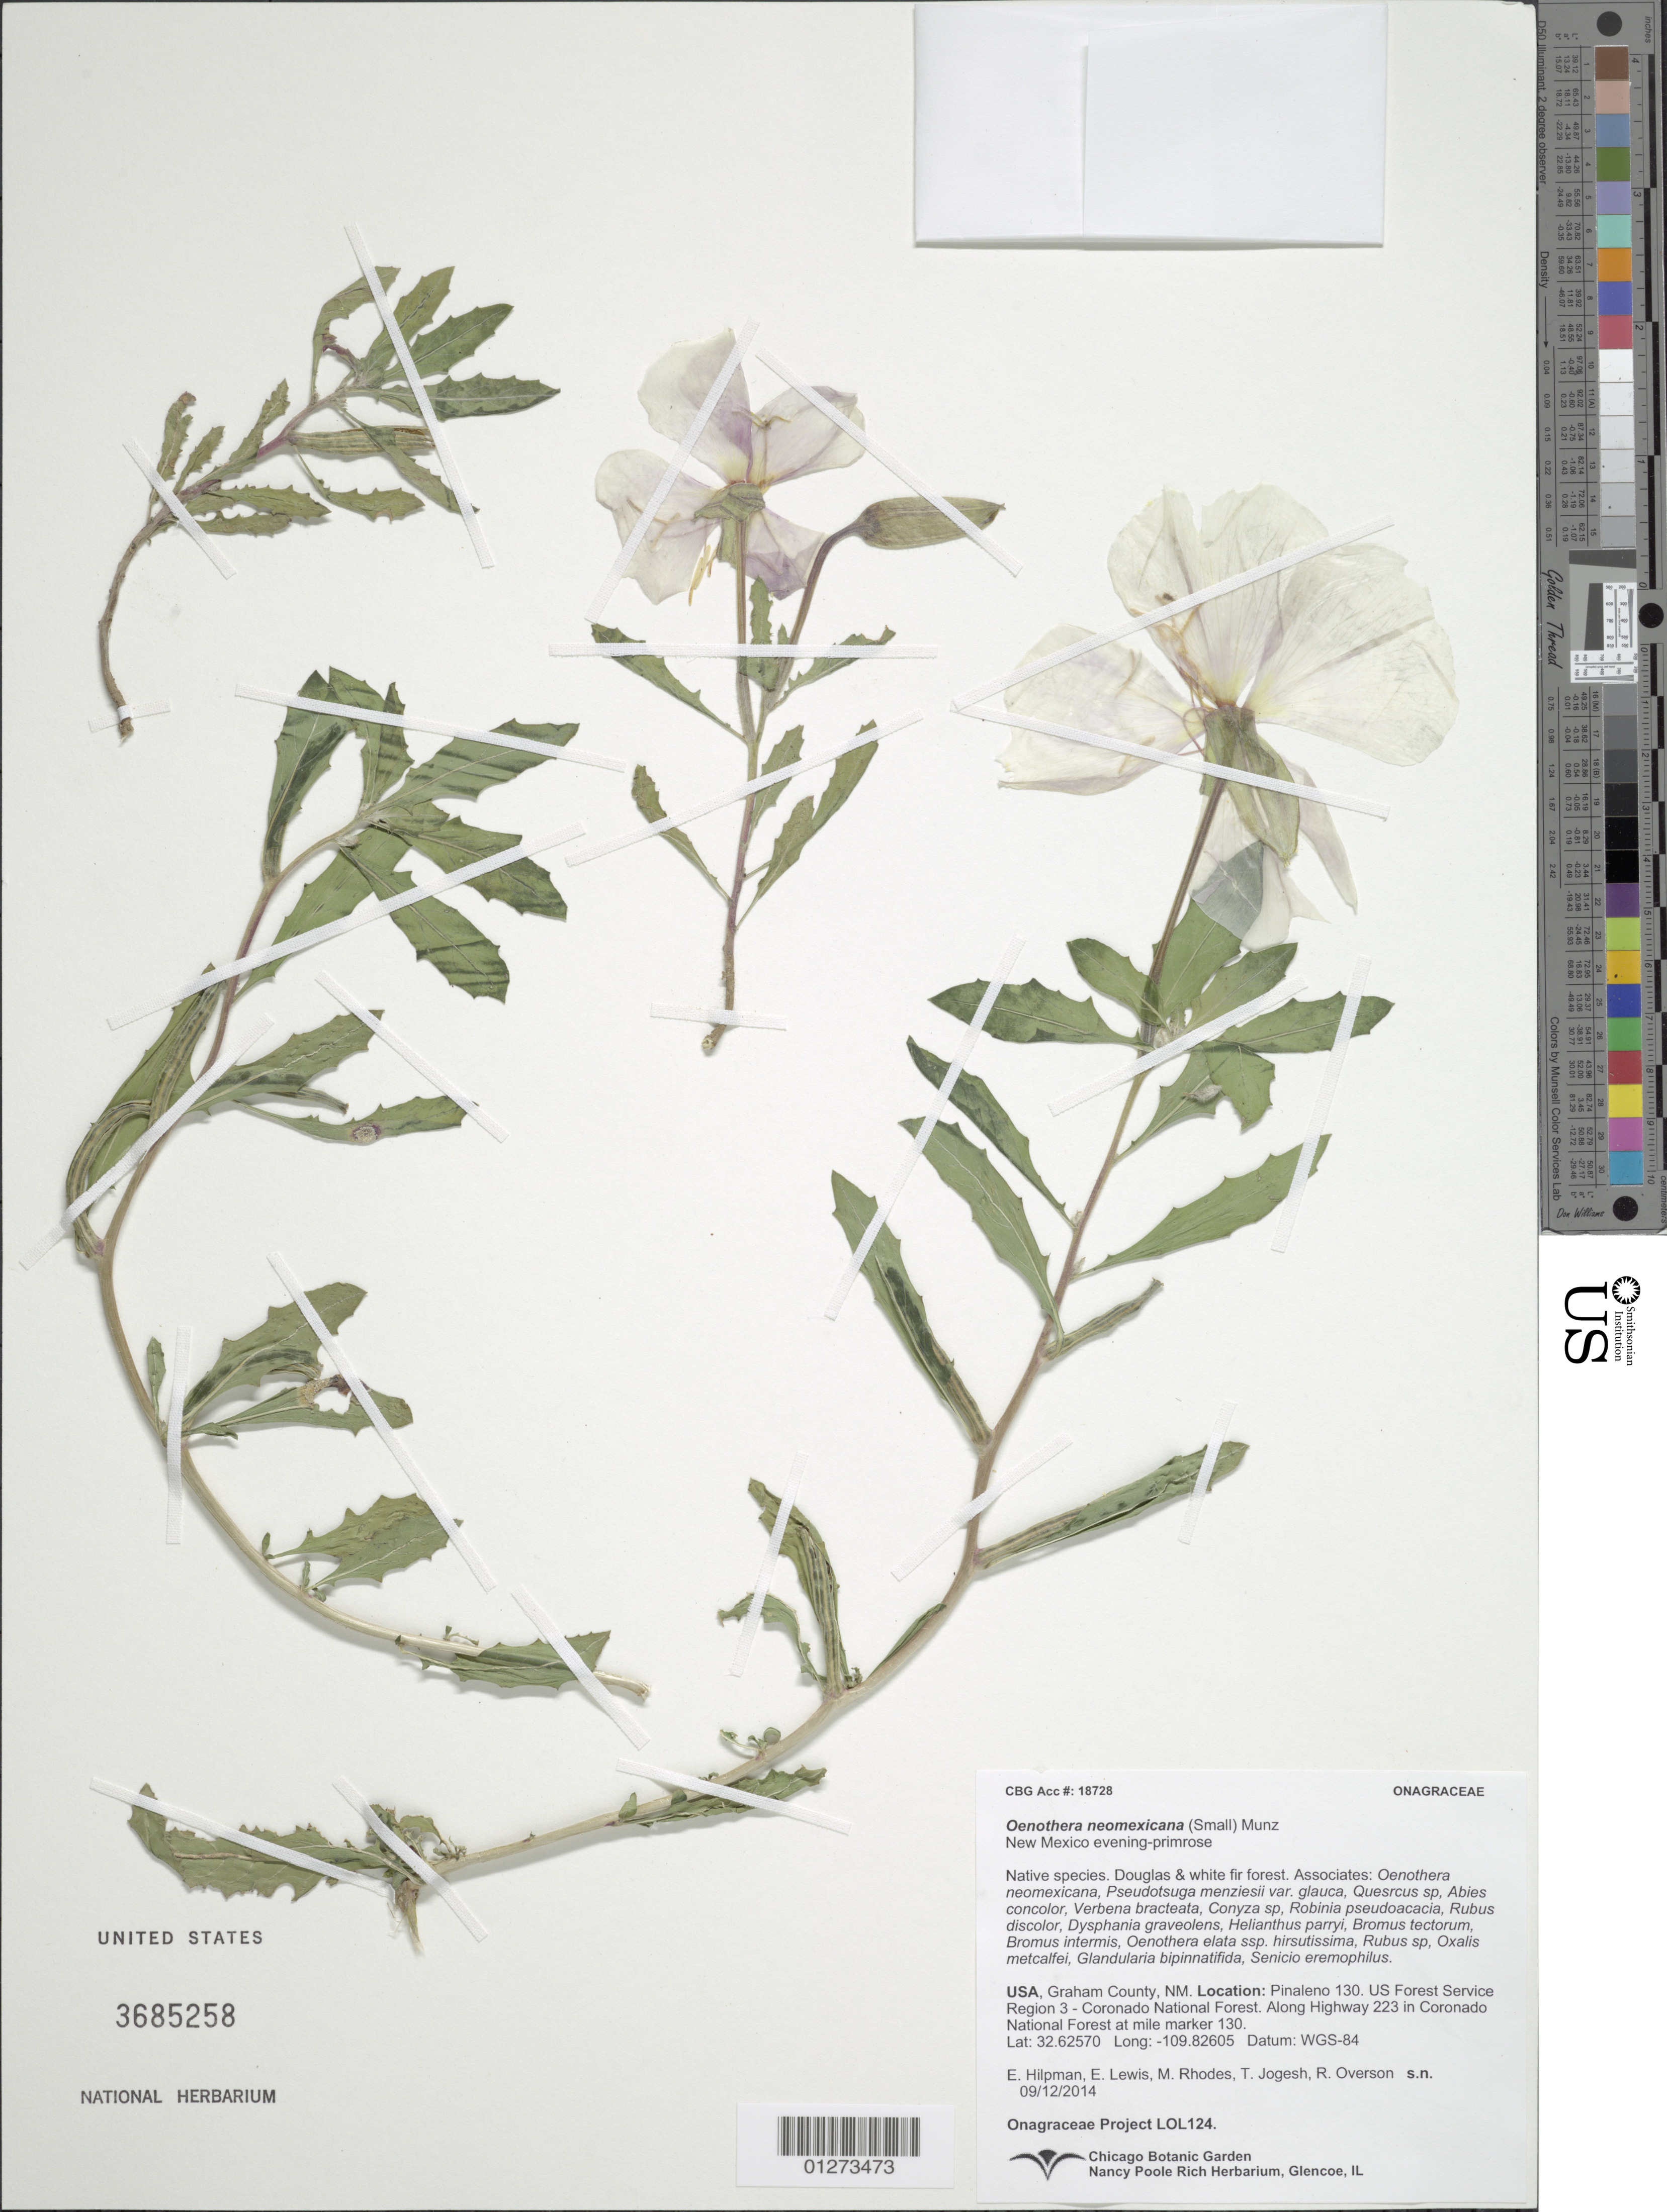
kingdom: Plantae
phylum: Tracheophyta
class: Magnoliopsida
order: Myrtales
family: Onagraceae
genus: Oenothera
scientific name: Oenothera neomexicana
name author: (Small) Munz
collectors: Onagraceae Project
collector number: LOL 124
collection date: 2014-09-12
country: United States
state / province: Arizona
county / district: Graham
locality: Along Highway 223 in Coronado National Forest at mile marker 130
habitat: Douglas Firs, White Fir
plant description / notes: CHIC, US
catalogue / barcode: US 3685258